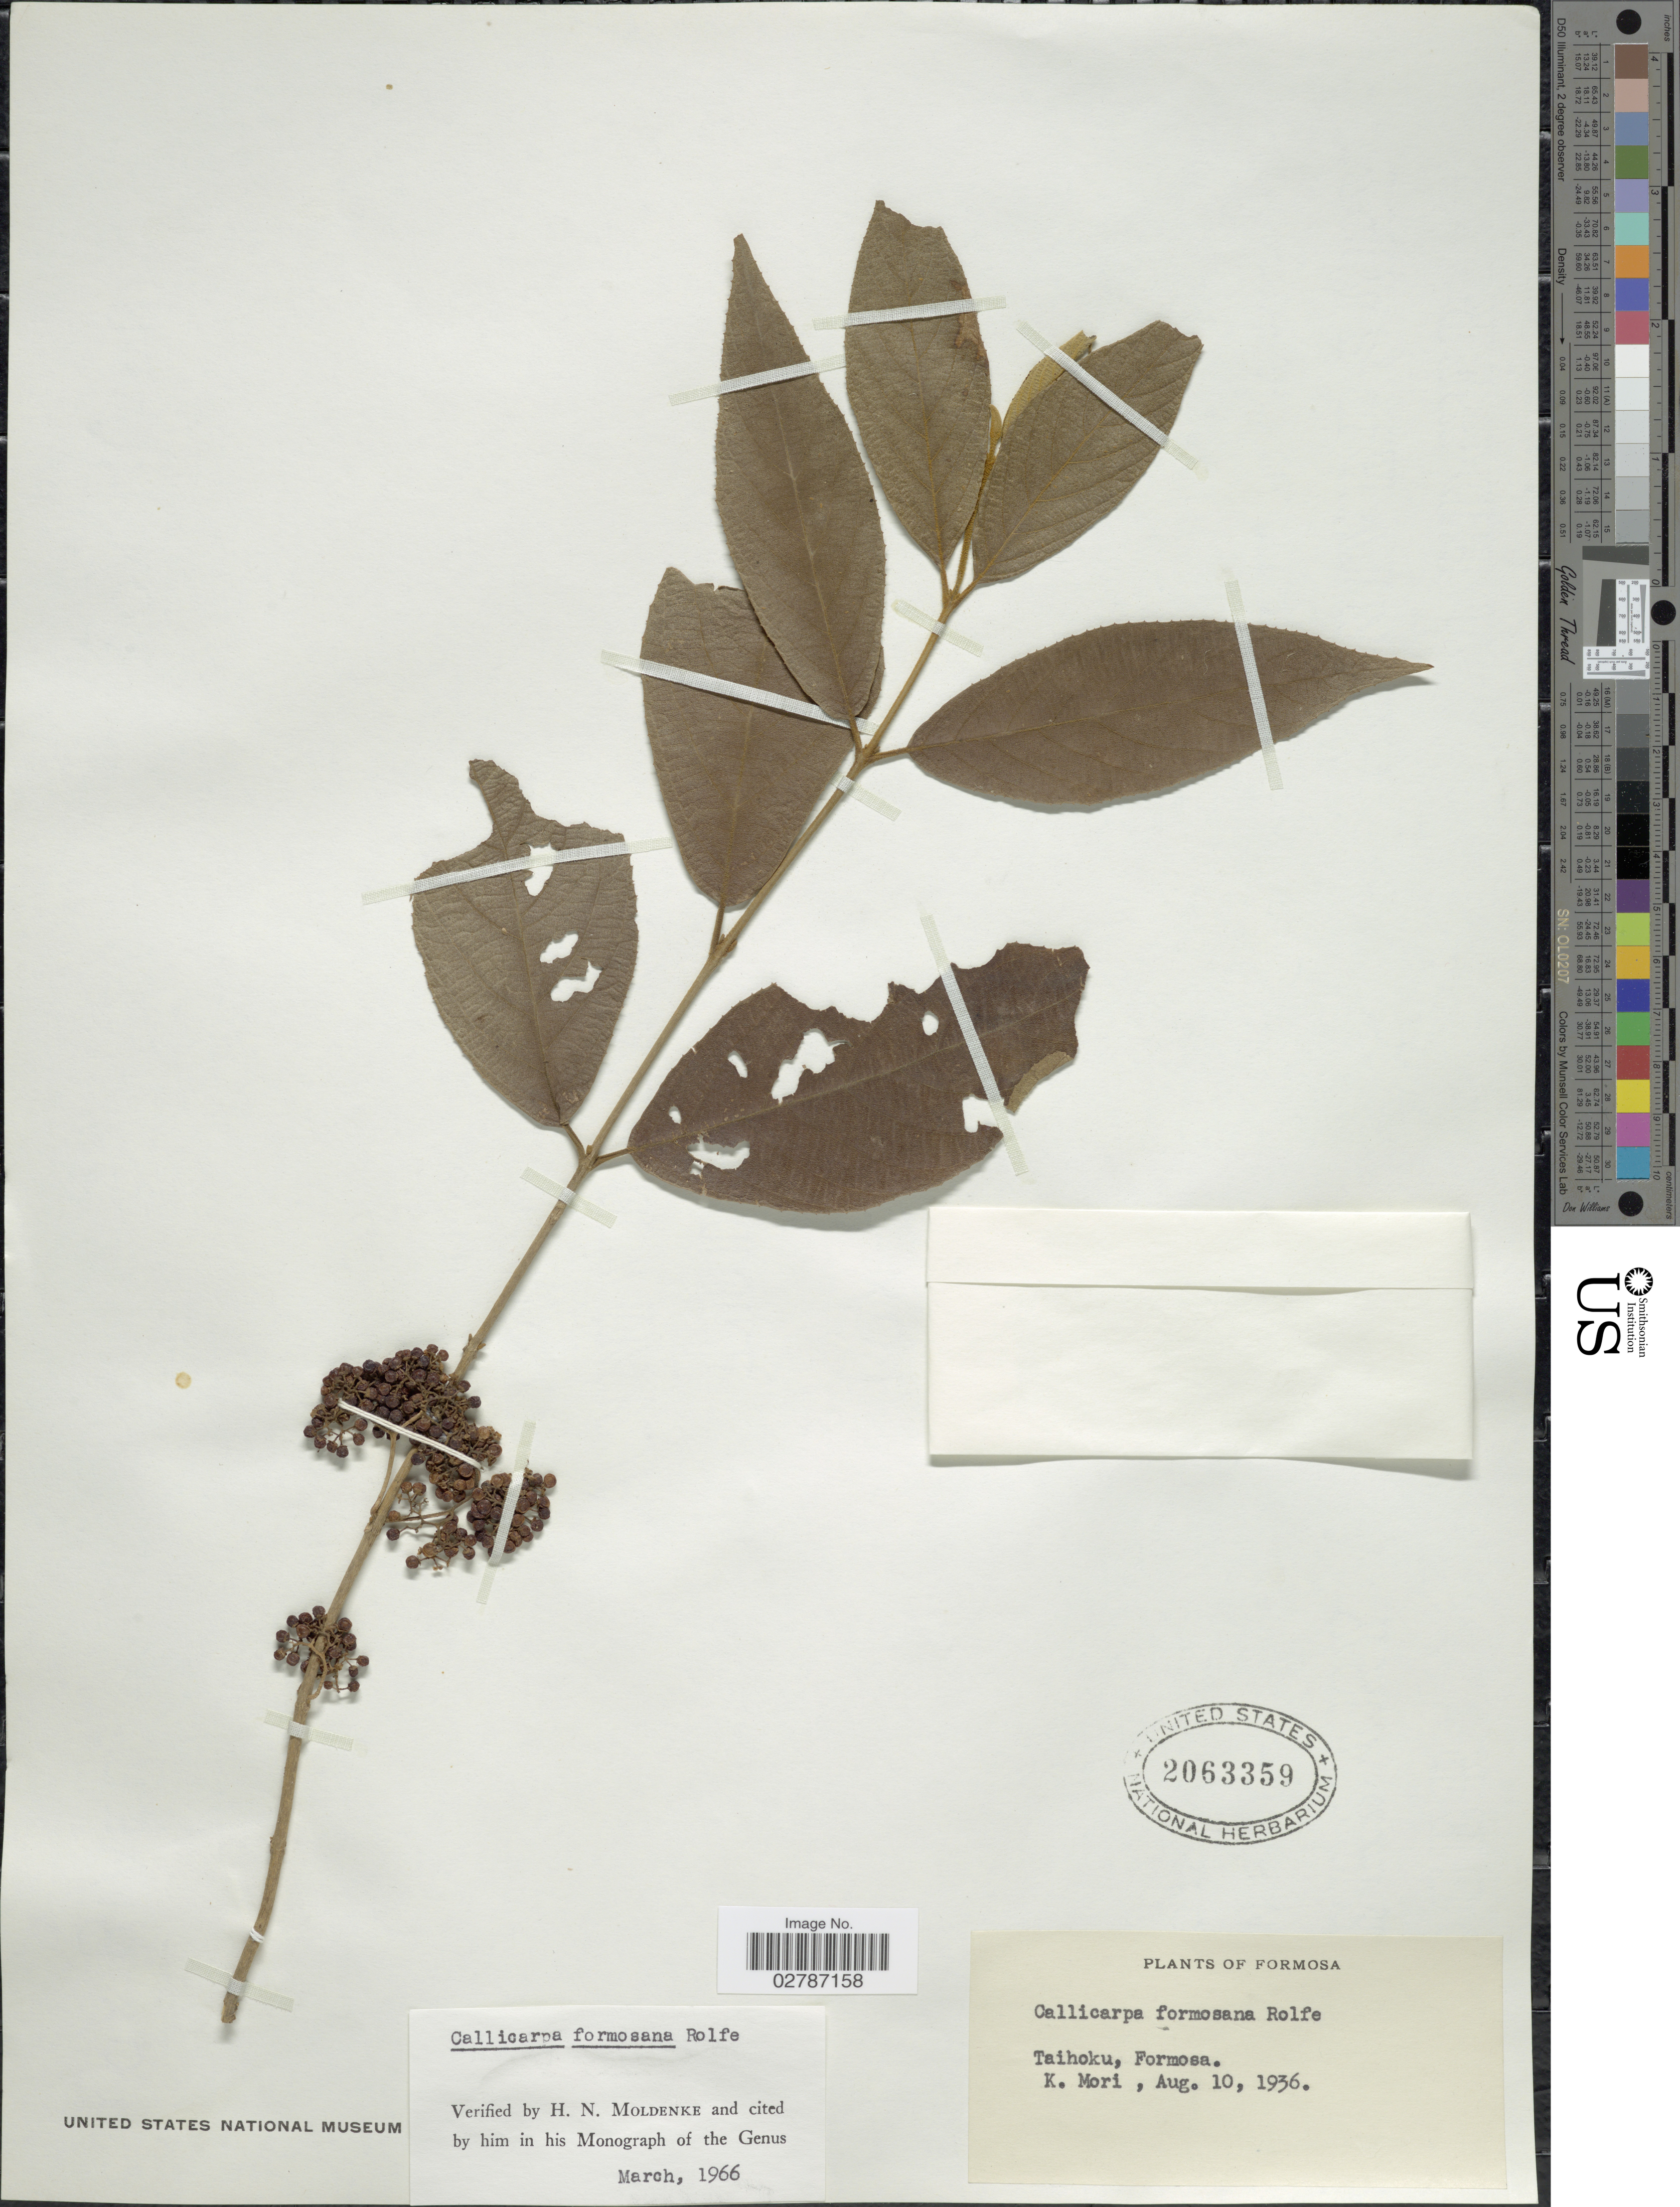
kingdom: Plantae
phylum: Tracheophyta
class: Magnoliopsida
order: Lamiales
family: Lamiaceae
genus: Callicarpa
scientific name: Callicarpa formosana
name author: Rolfe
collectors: K. Mori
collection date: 1936-08-10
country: Taiwan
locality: Taihoku, Formosa.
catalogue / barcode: US 2063359